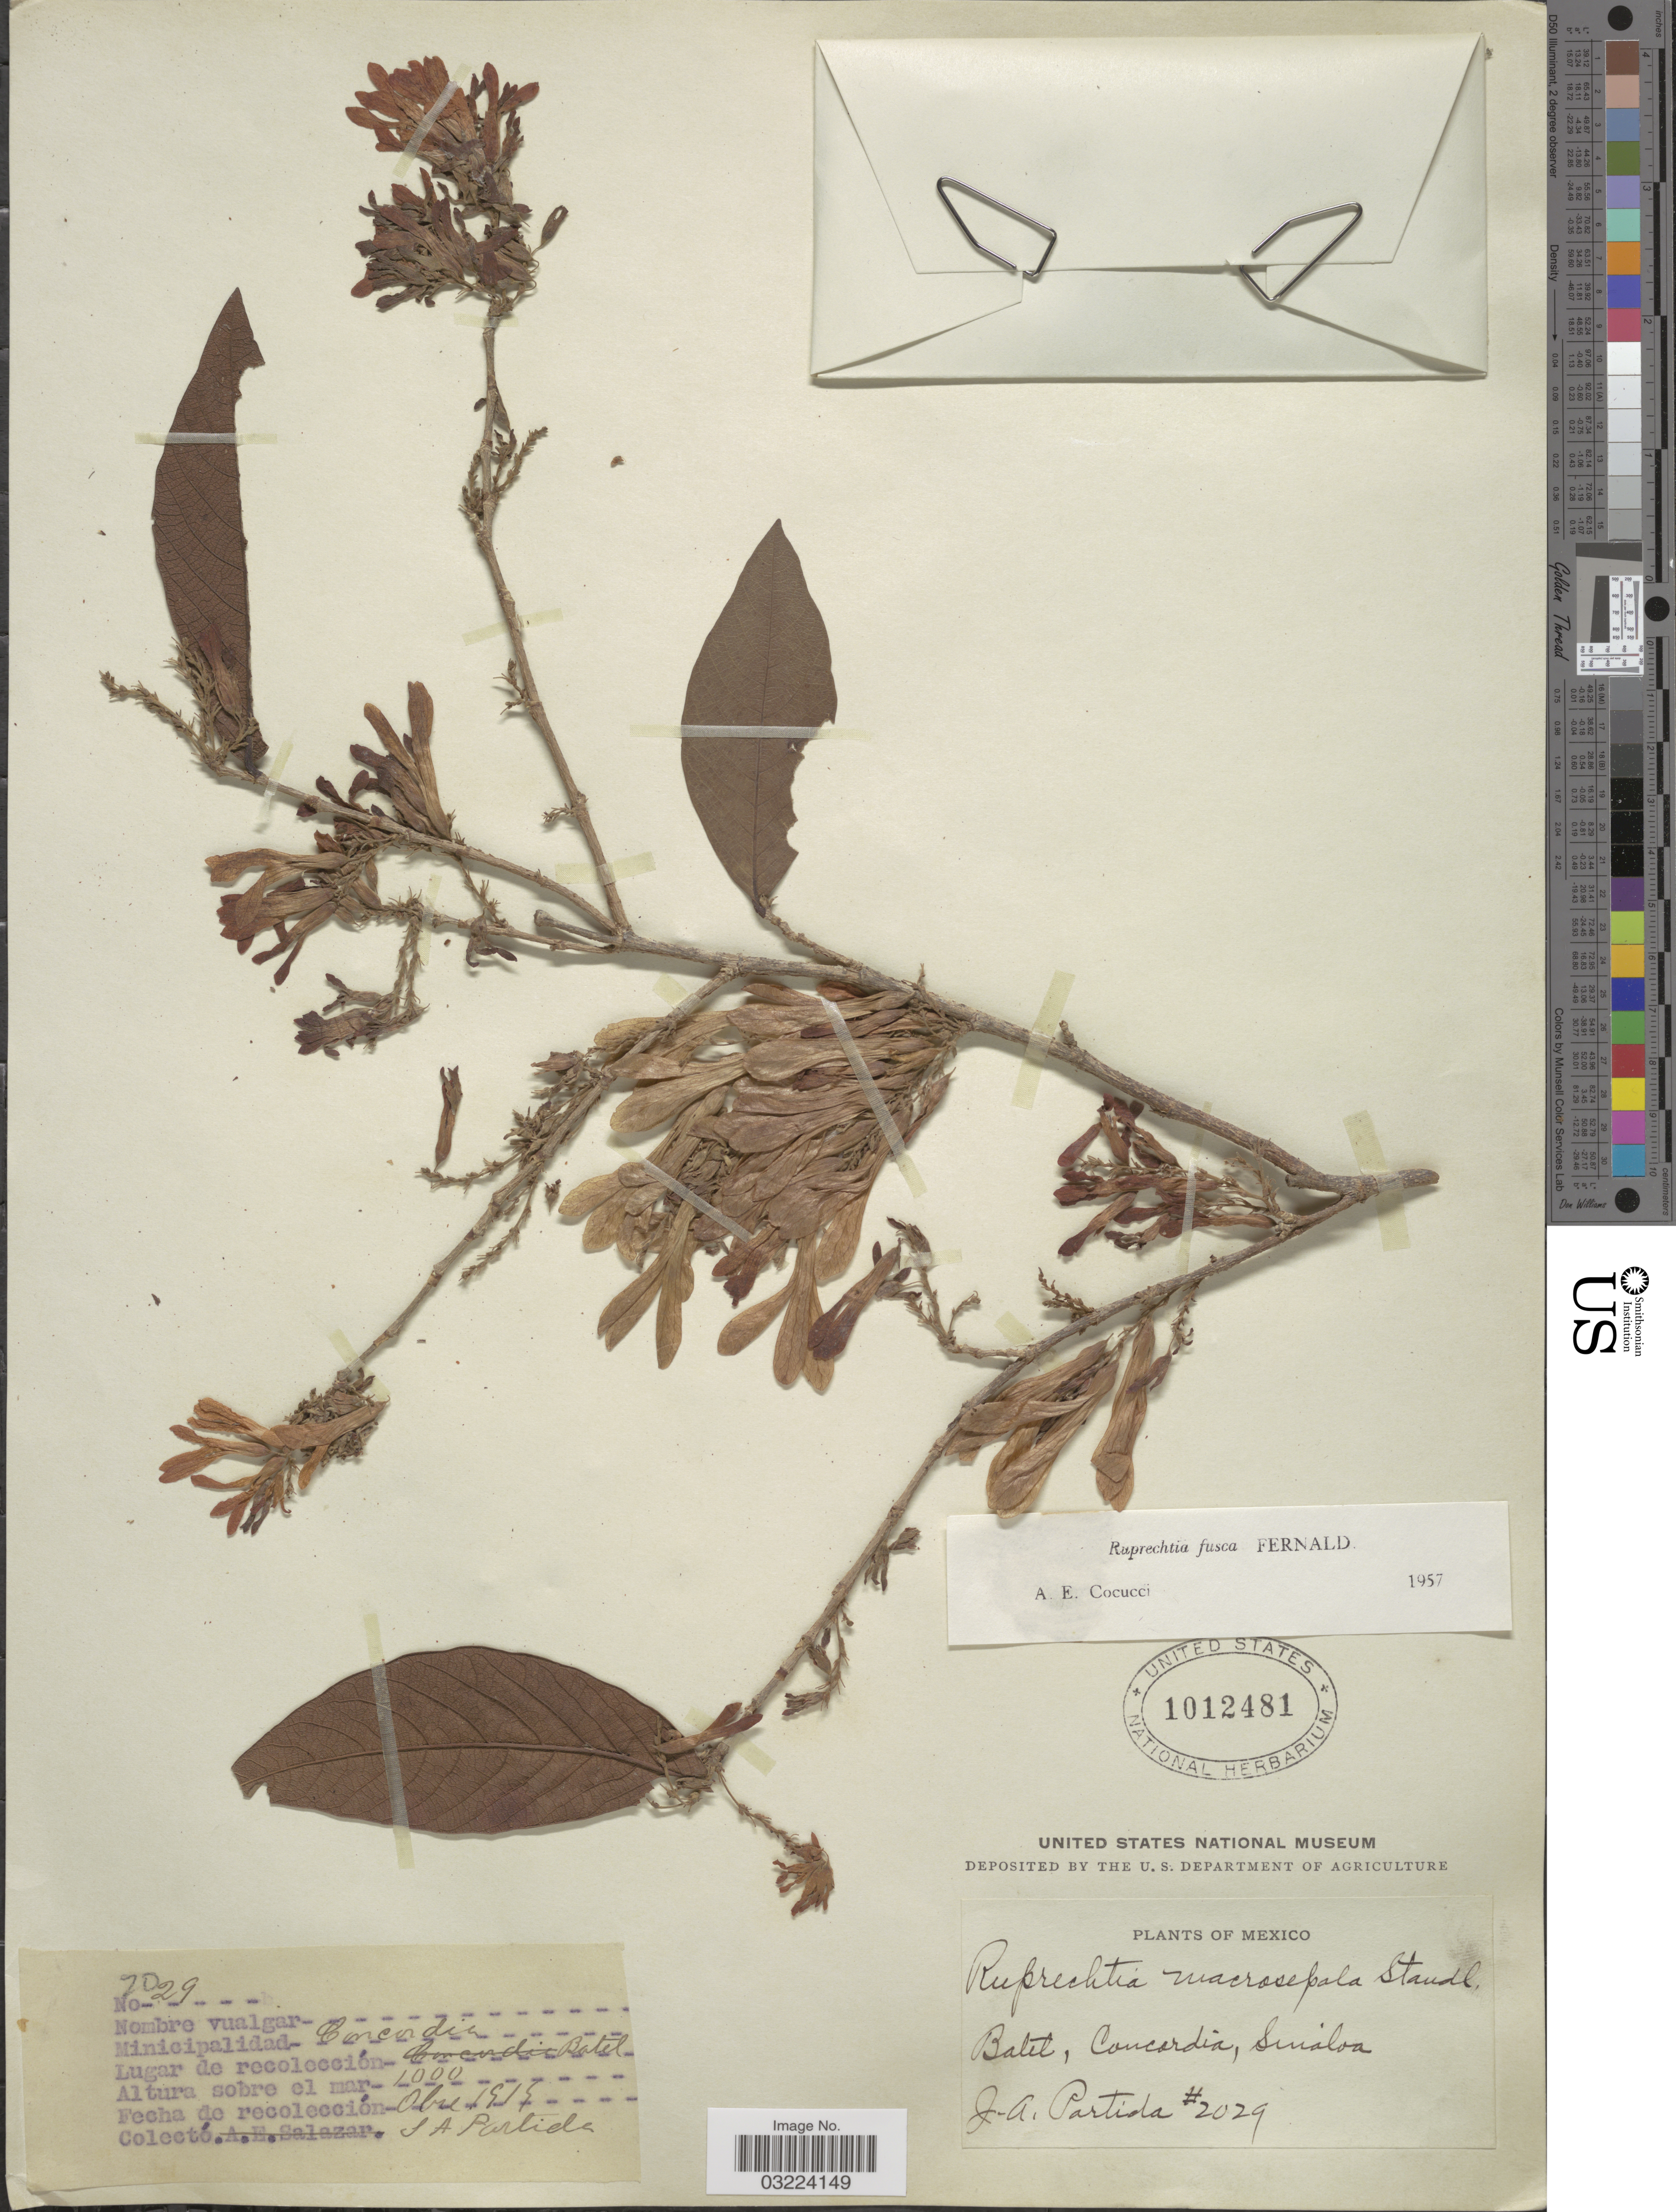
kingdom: Plantae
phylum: Tracheophyta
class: Magnoliopsida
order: Caryophyllales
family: Polygonaceae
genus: Ruprechtia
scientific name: Ruprechtia fusca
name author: Fernald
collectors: J. Partida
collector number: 2029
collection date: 1919-10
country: Mexico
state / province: Sinaloa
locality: Batel, Minicipalidad Concordia.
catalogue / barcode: US 1012481